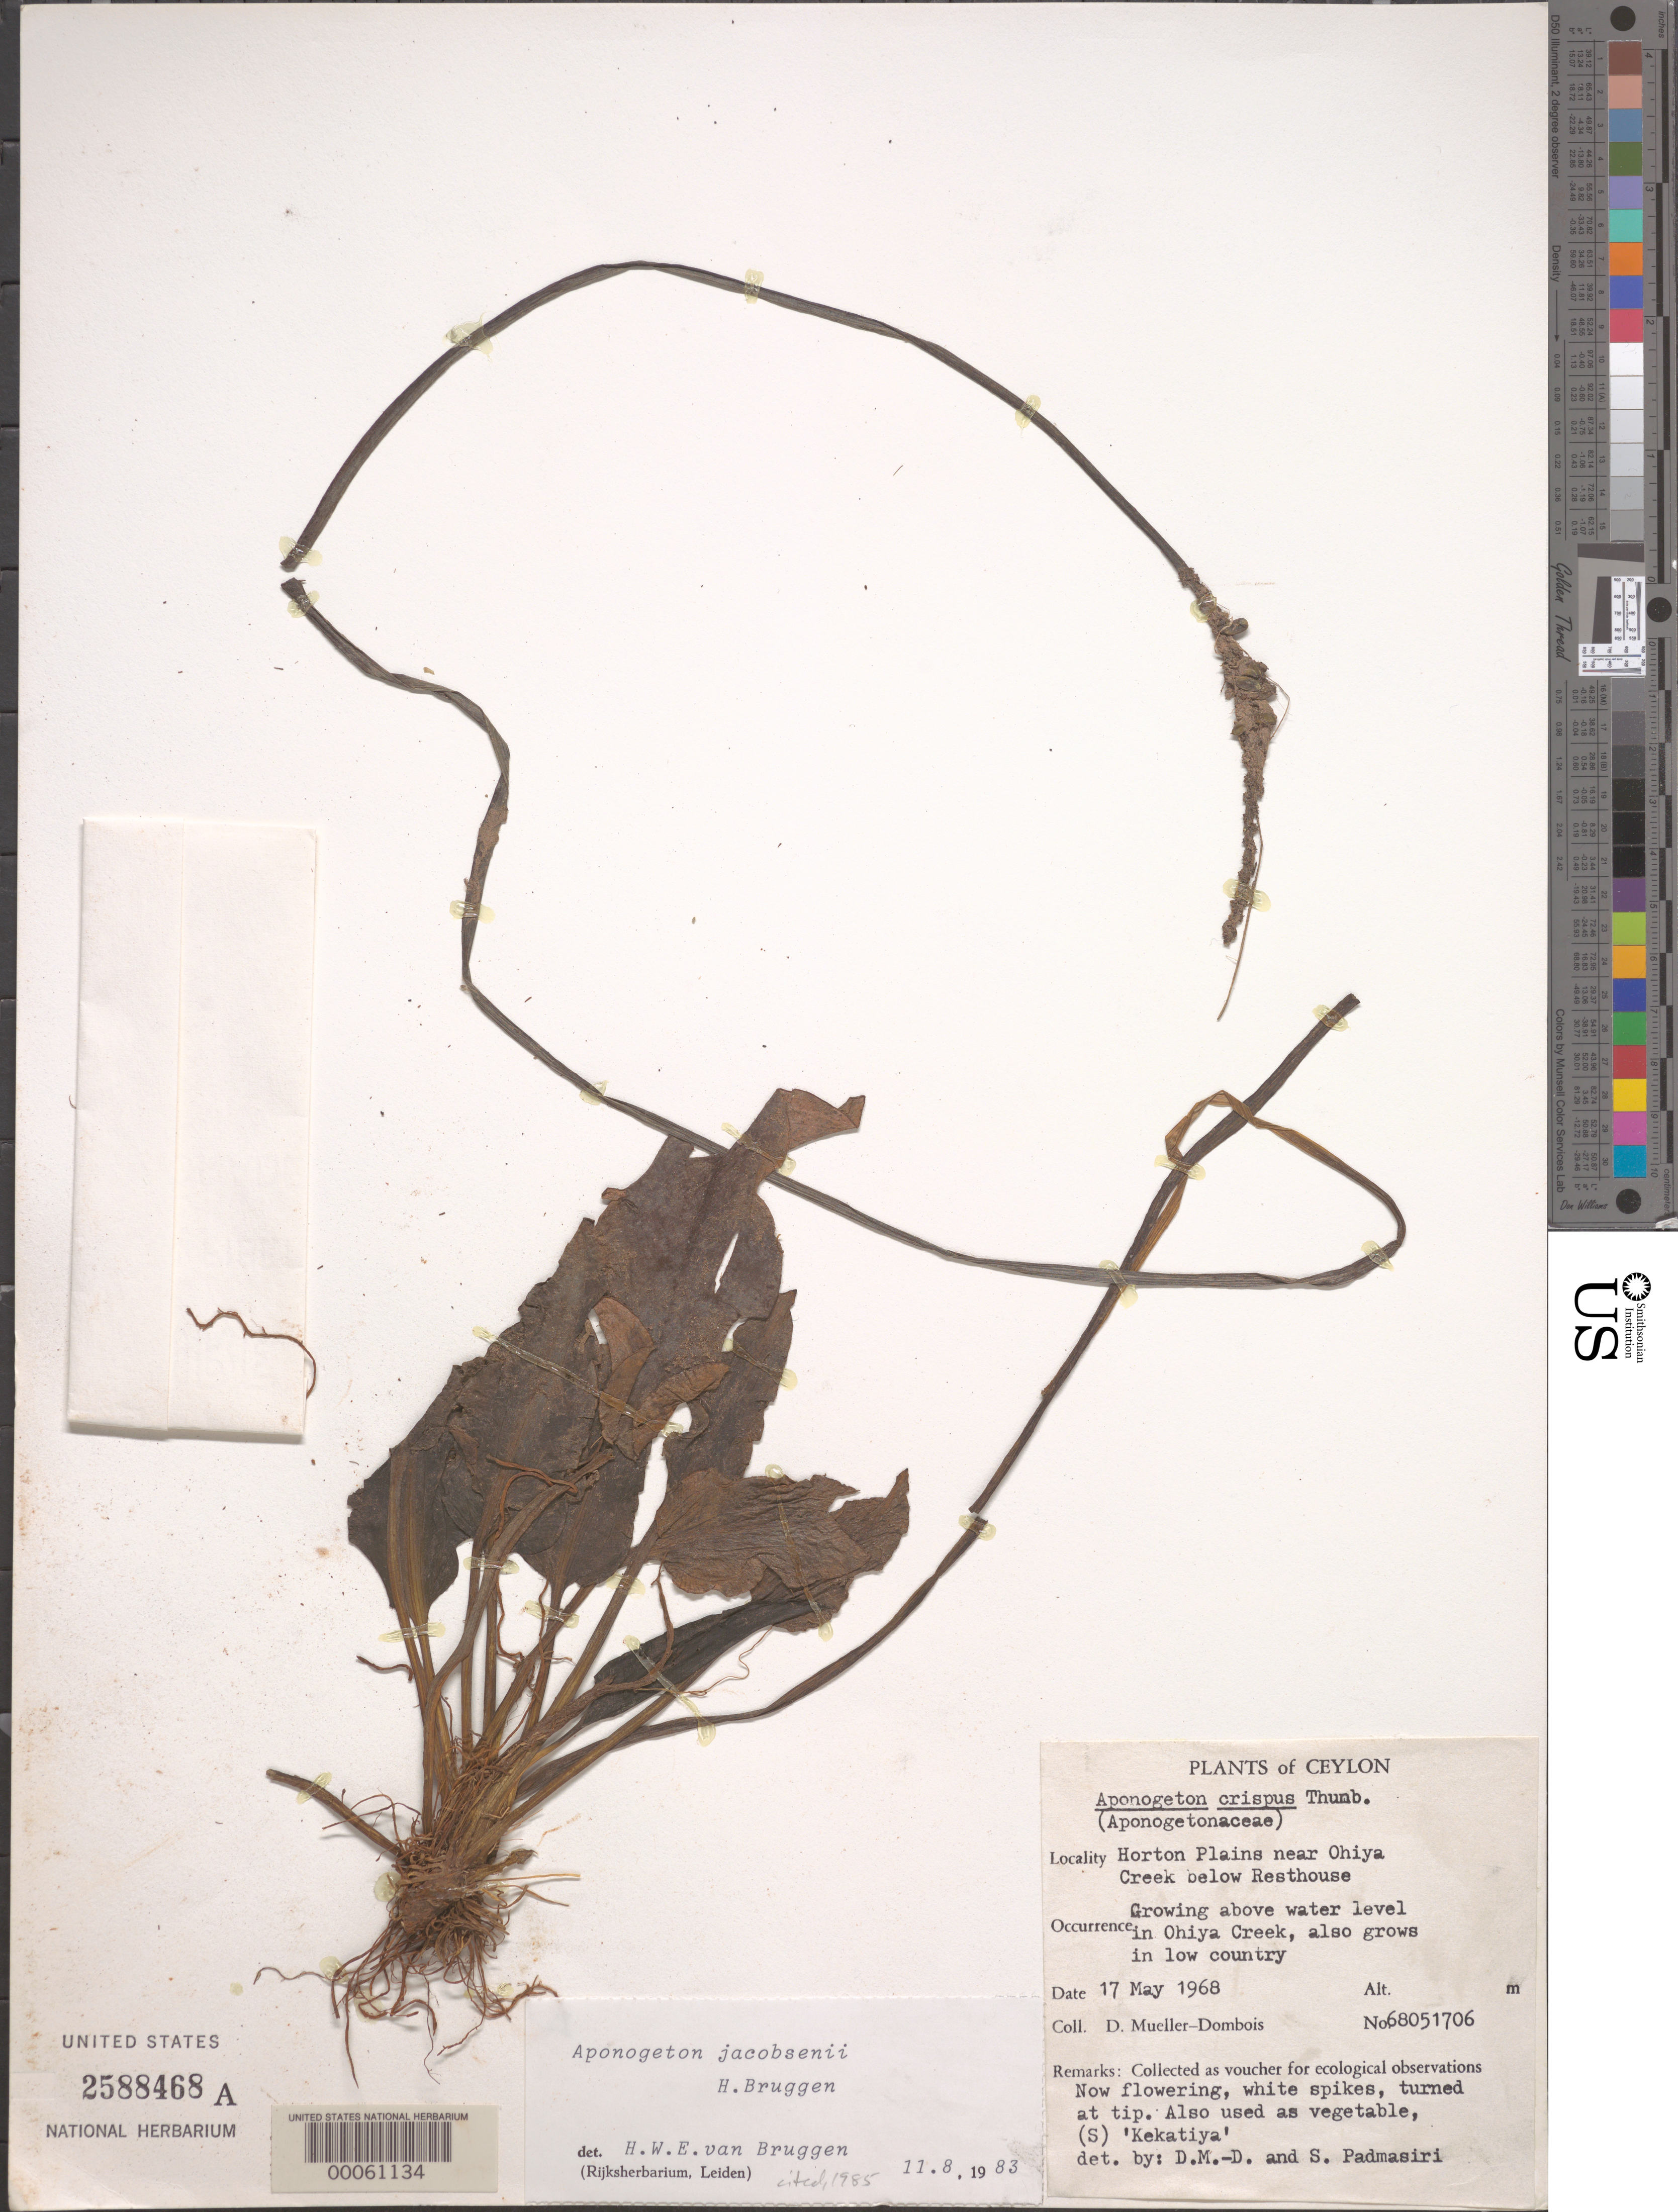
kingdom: Plantae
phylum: Tracheophyta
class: Liliopsida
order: Alismatales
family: Aponogetonaceae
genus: Aponogeton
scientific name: Aponogeton jacobsenii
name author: van Bruggen in de Wit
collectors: D. Mueller-Dombois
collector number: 68051706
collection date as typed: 17 May 1968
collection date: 1968-05-17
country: Sri Lanka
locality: Horton plains, near ohiya creek below resthouse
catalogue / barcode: US 2588468